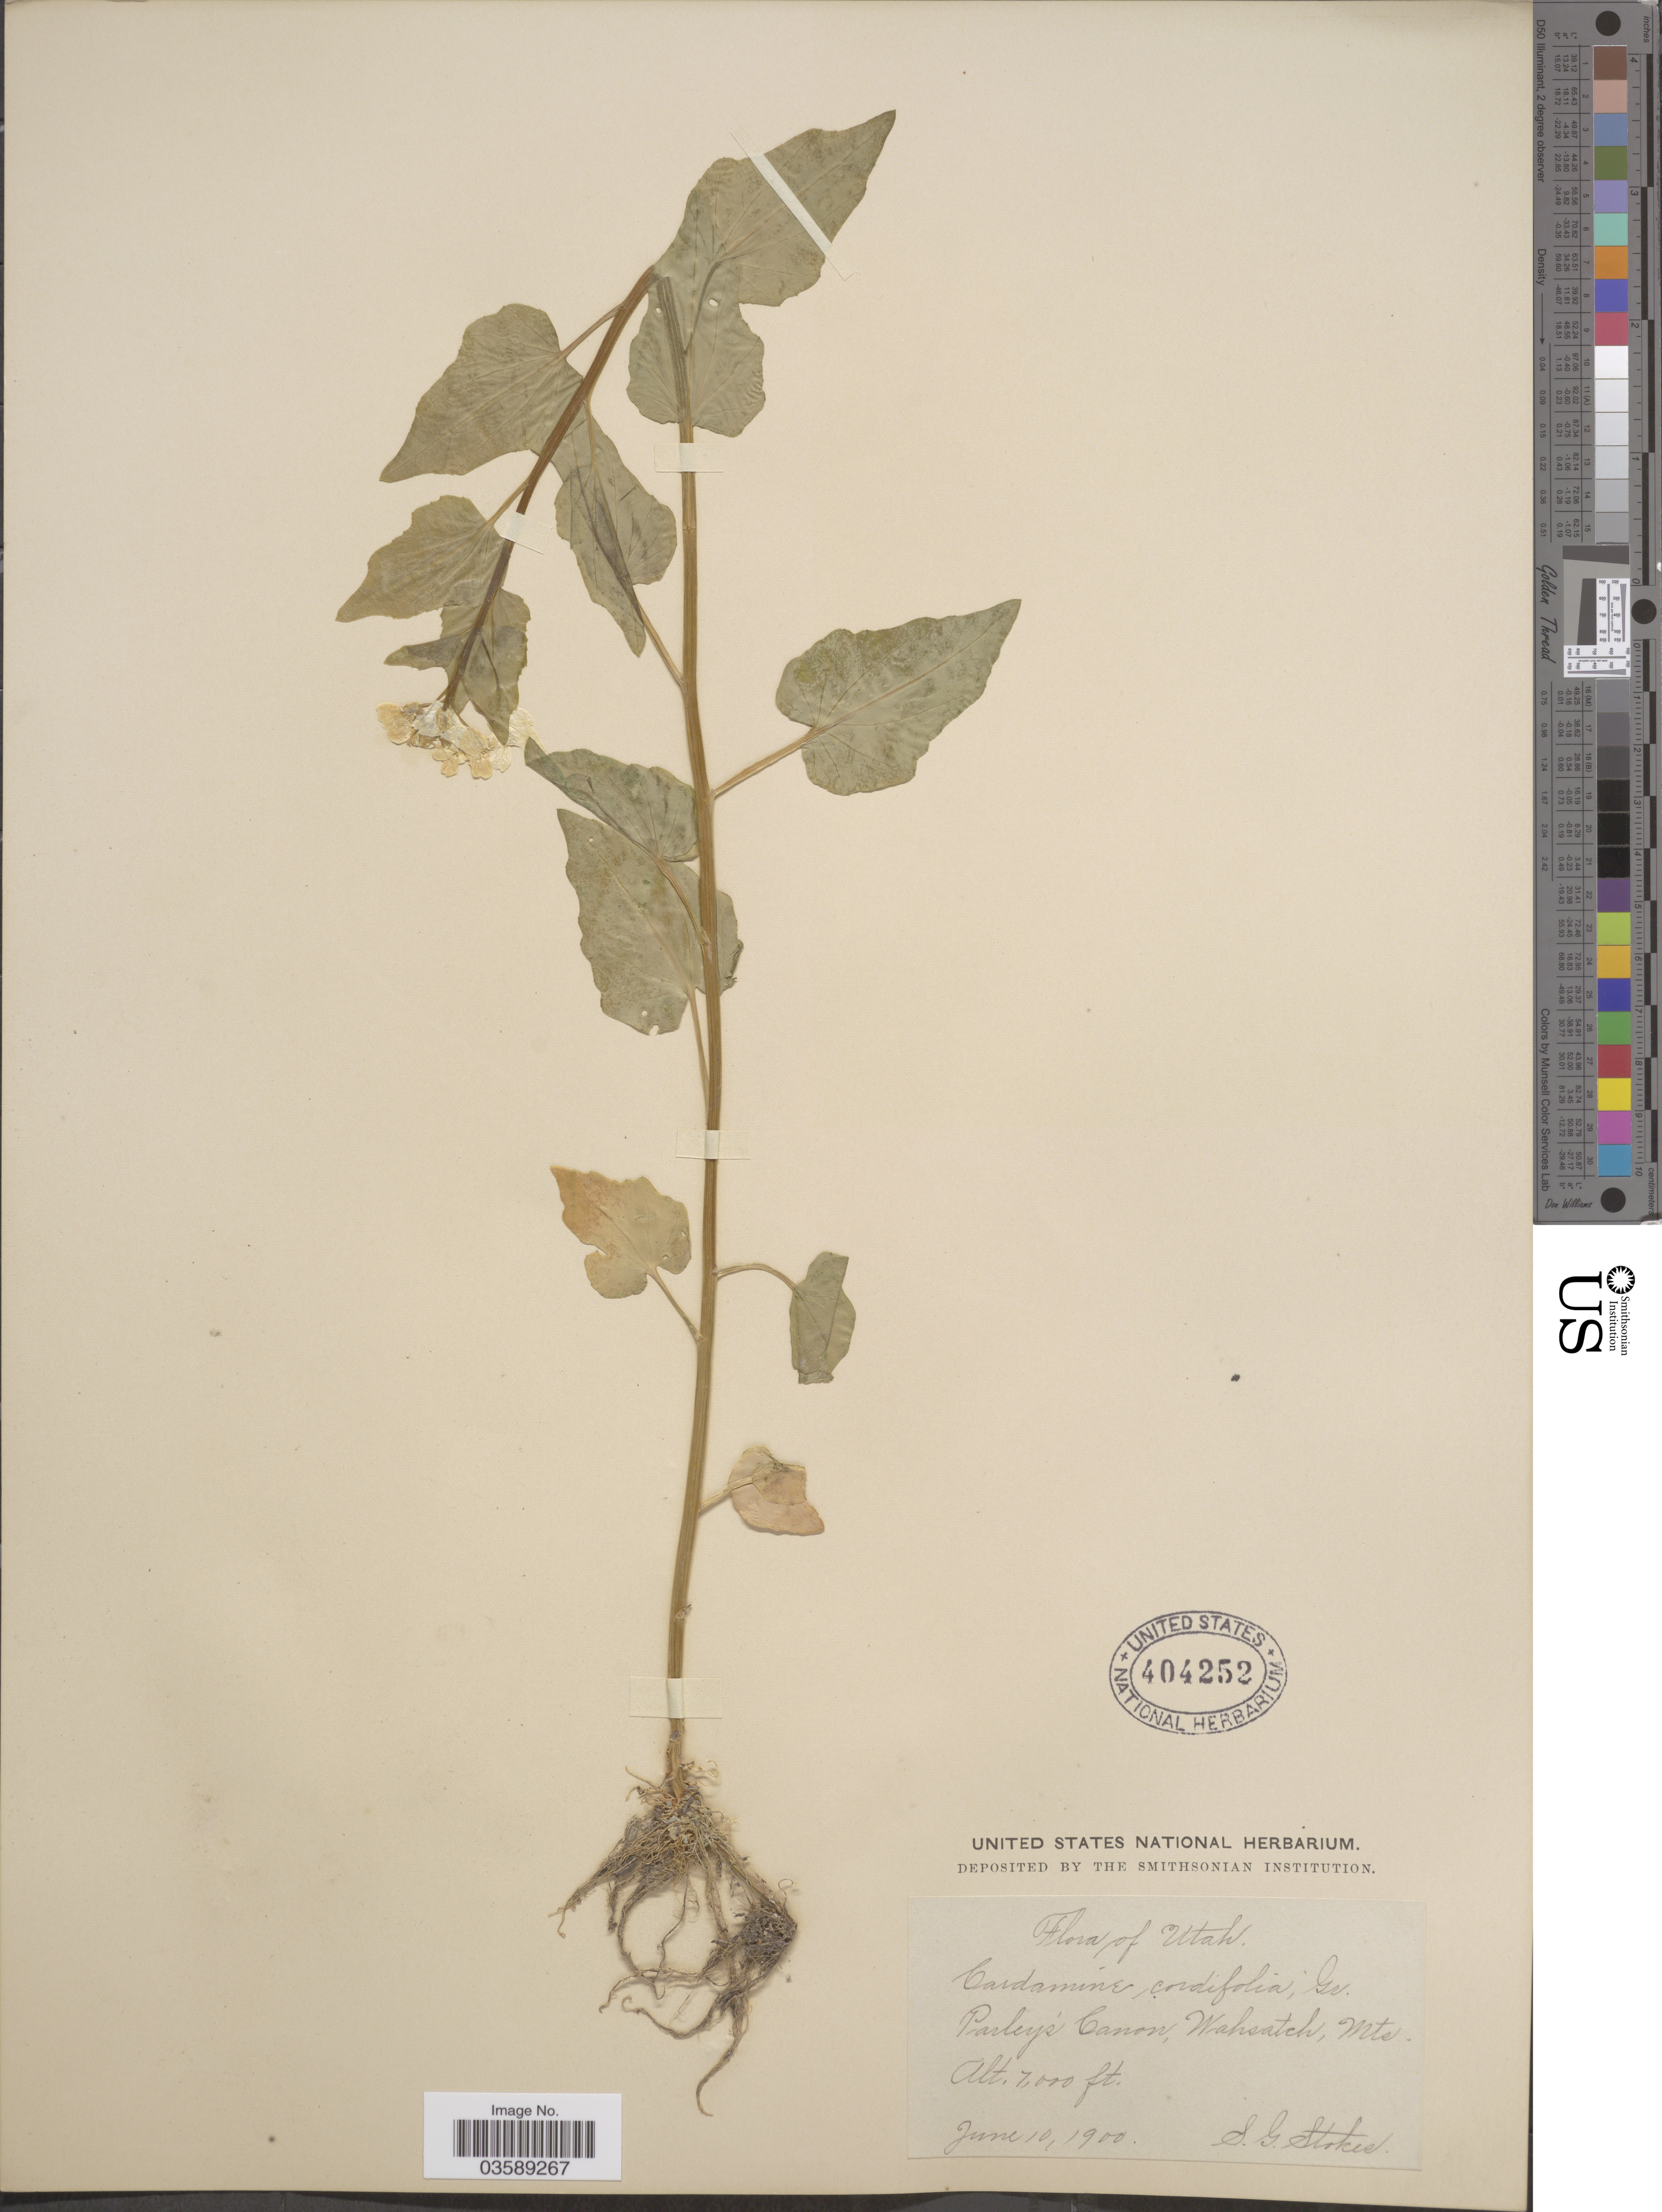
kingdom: Plantae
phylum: Tracheophyta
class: Magnoliopsida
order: Brassicales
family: Brassicaceae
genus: Cardamine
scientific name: Cardamine cordifolia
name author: A. Gray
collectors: S. G. Stokes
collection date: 1900-06-10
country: United States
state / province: Utah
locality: Parley's Canon, Wahsatch, Mts.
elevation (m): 2134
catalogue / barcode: US 404252